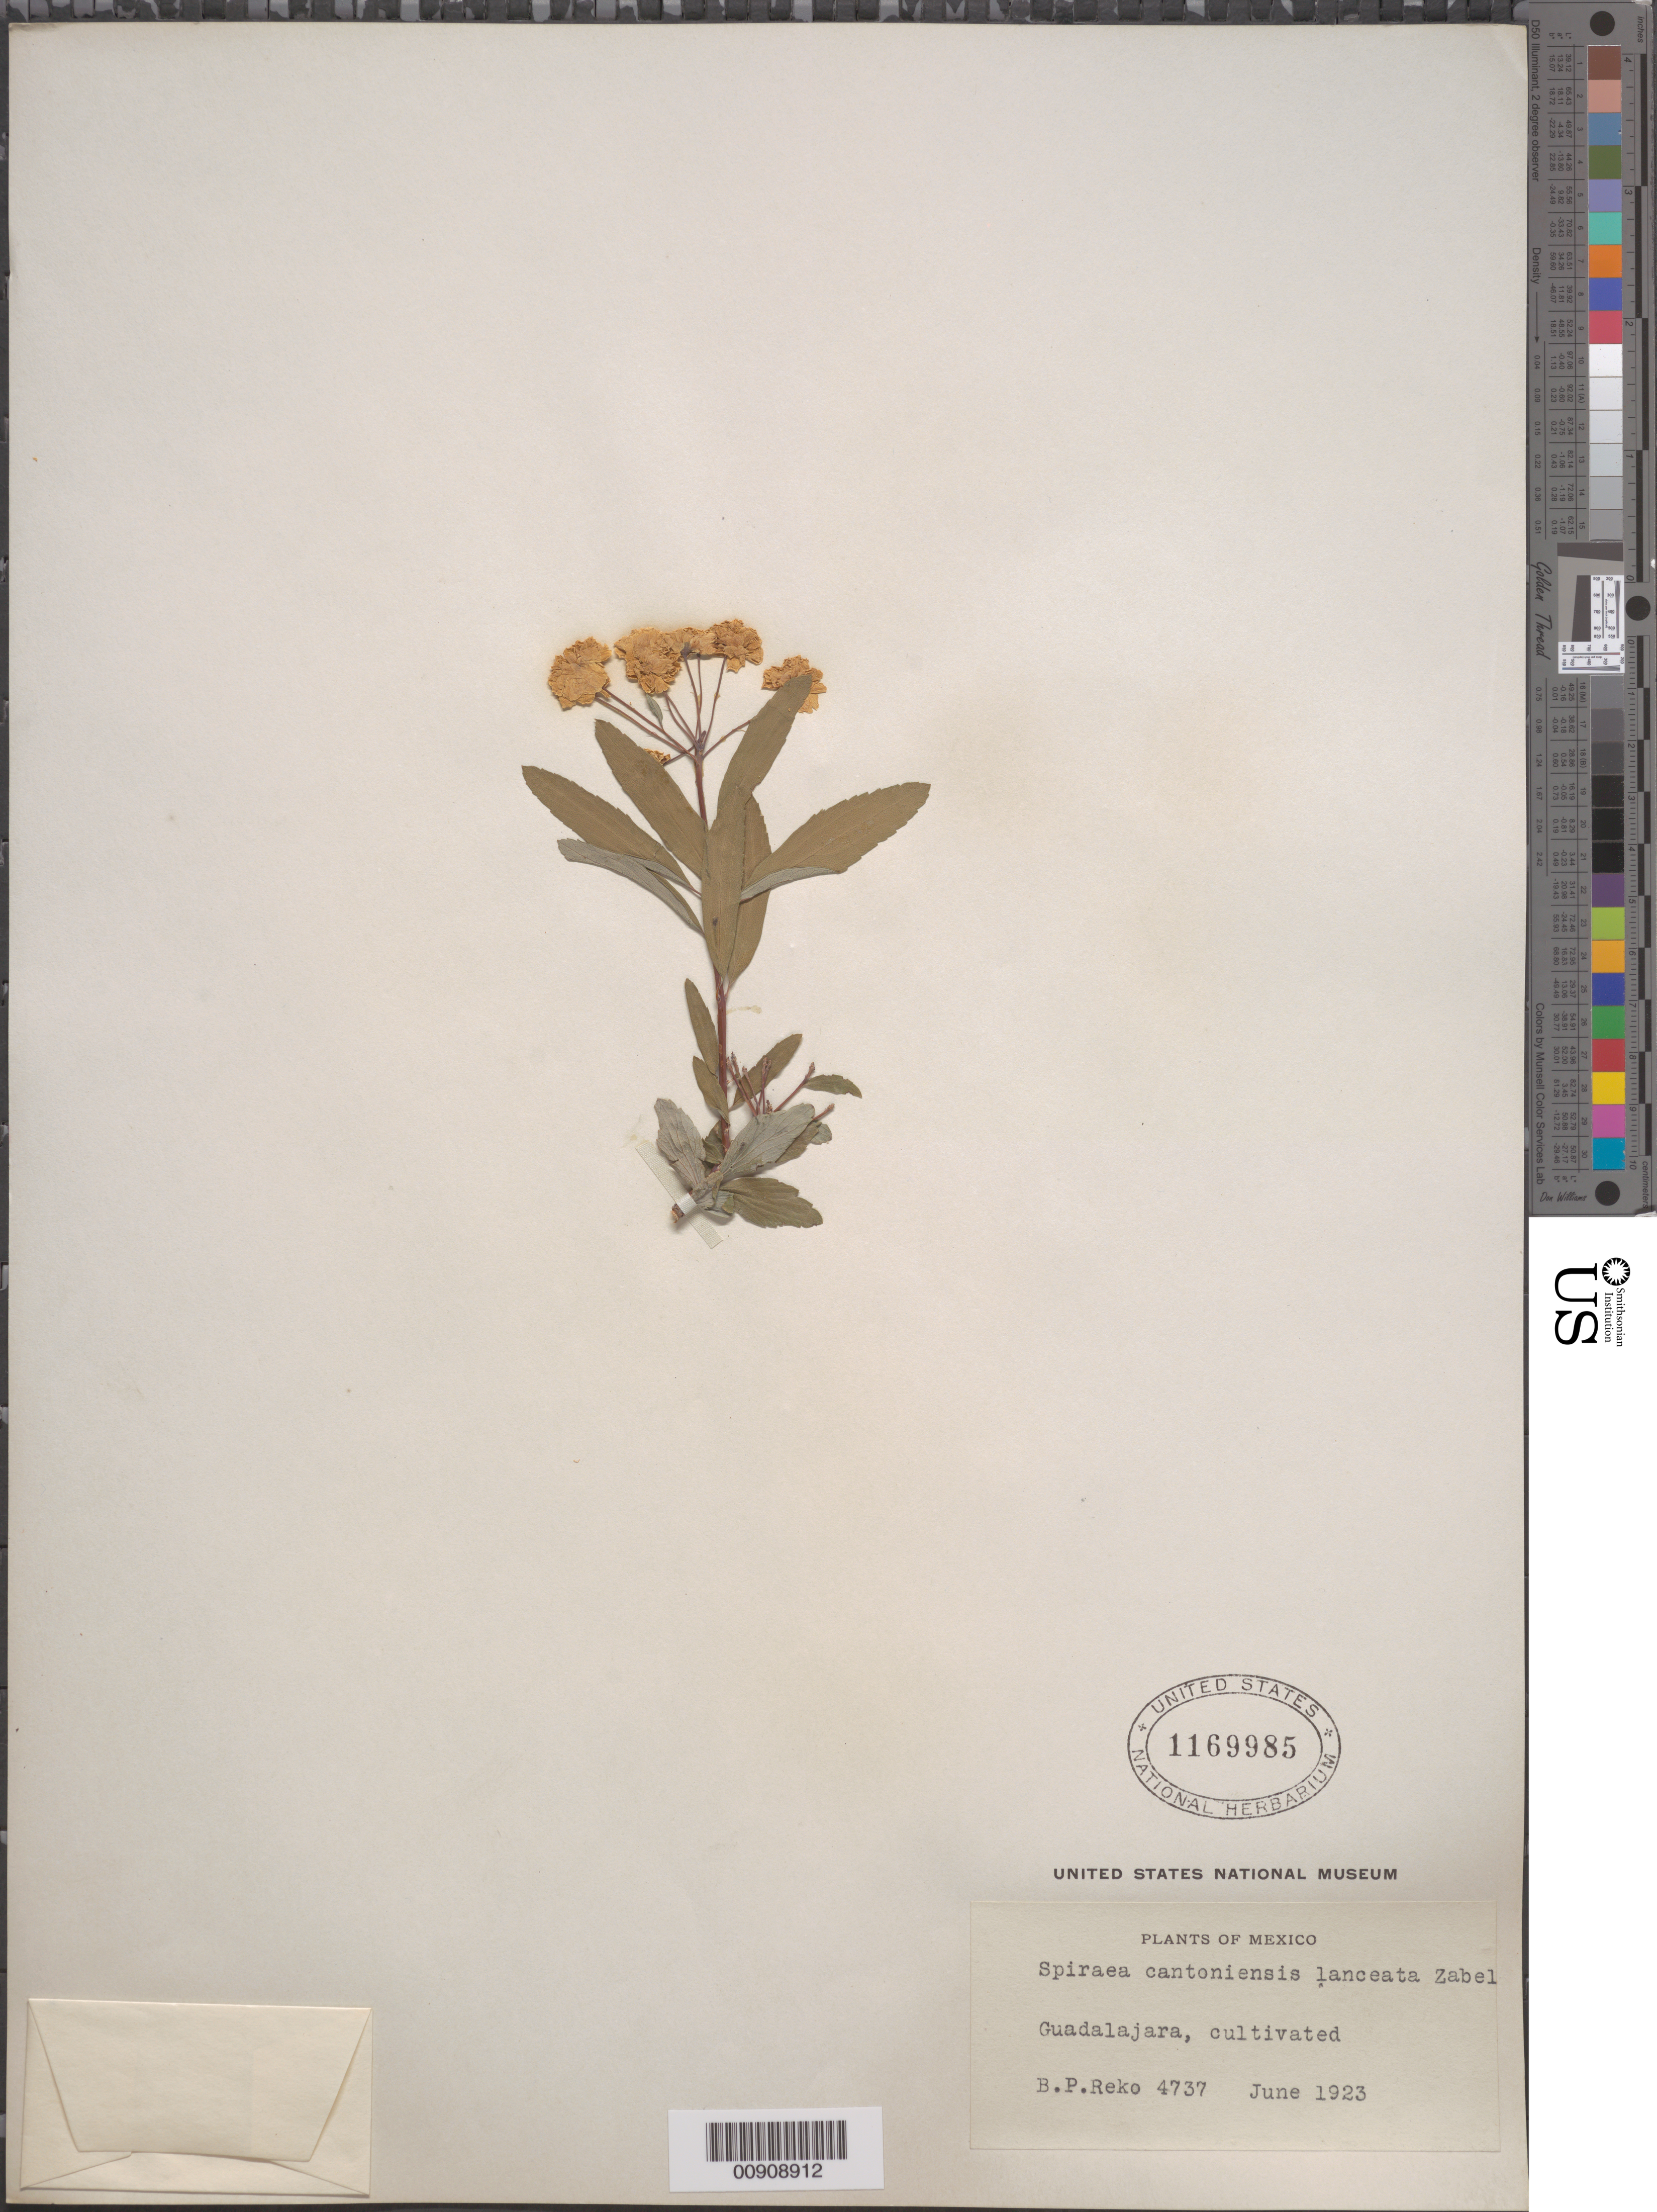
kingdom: Plantae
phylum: Tracheophyta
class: Magnoliopsida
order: Rosales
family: Rosaceae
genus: Spiraea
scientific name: Spiraea cantoniensis var. lanceolata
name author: Zabel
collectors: B. P. Reko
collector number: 4737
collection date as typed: Jun 1923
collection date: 1923-06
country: Mexico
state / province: Jalisco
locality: Guadalajara.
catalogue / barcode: US 1169985